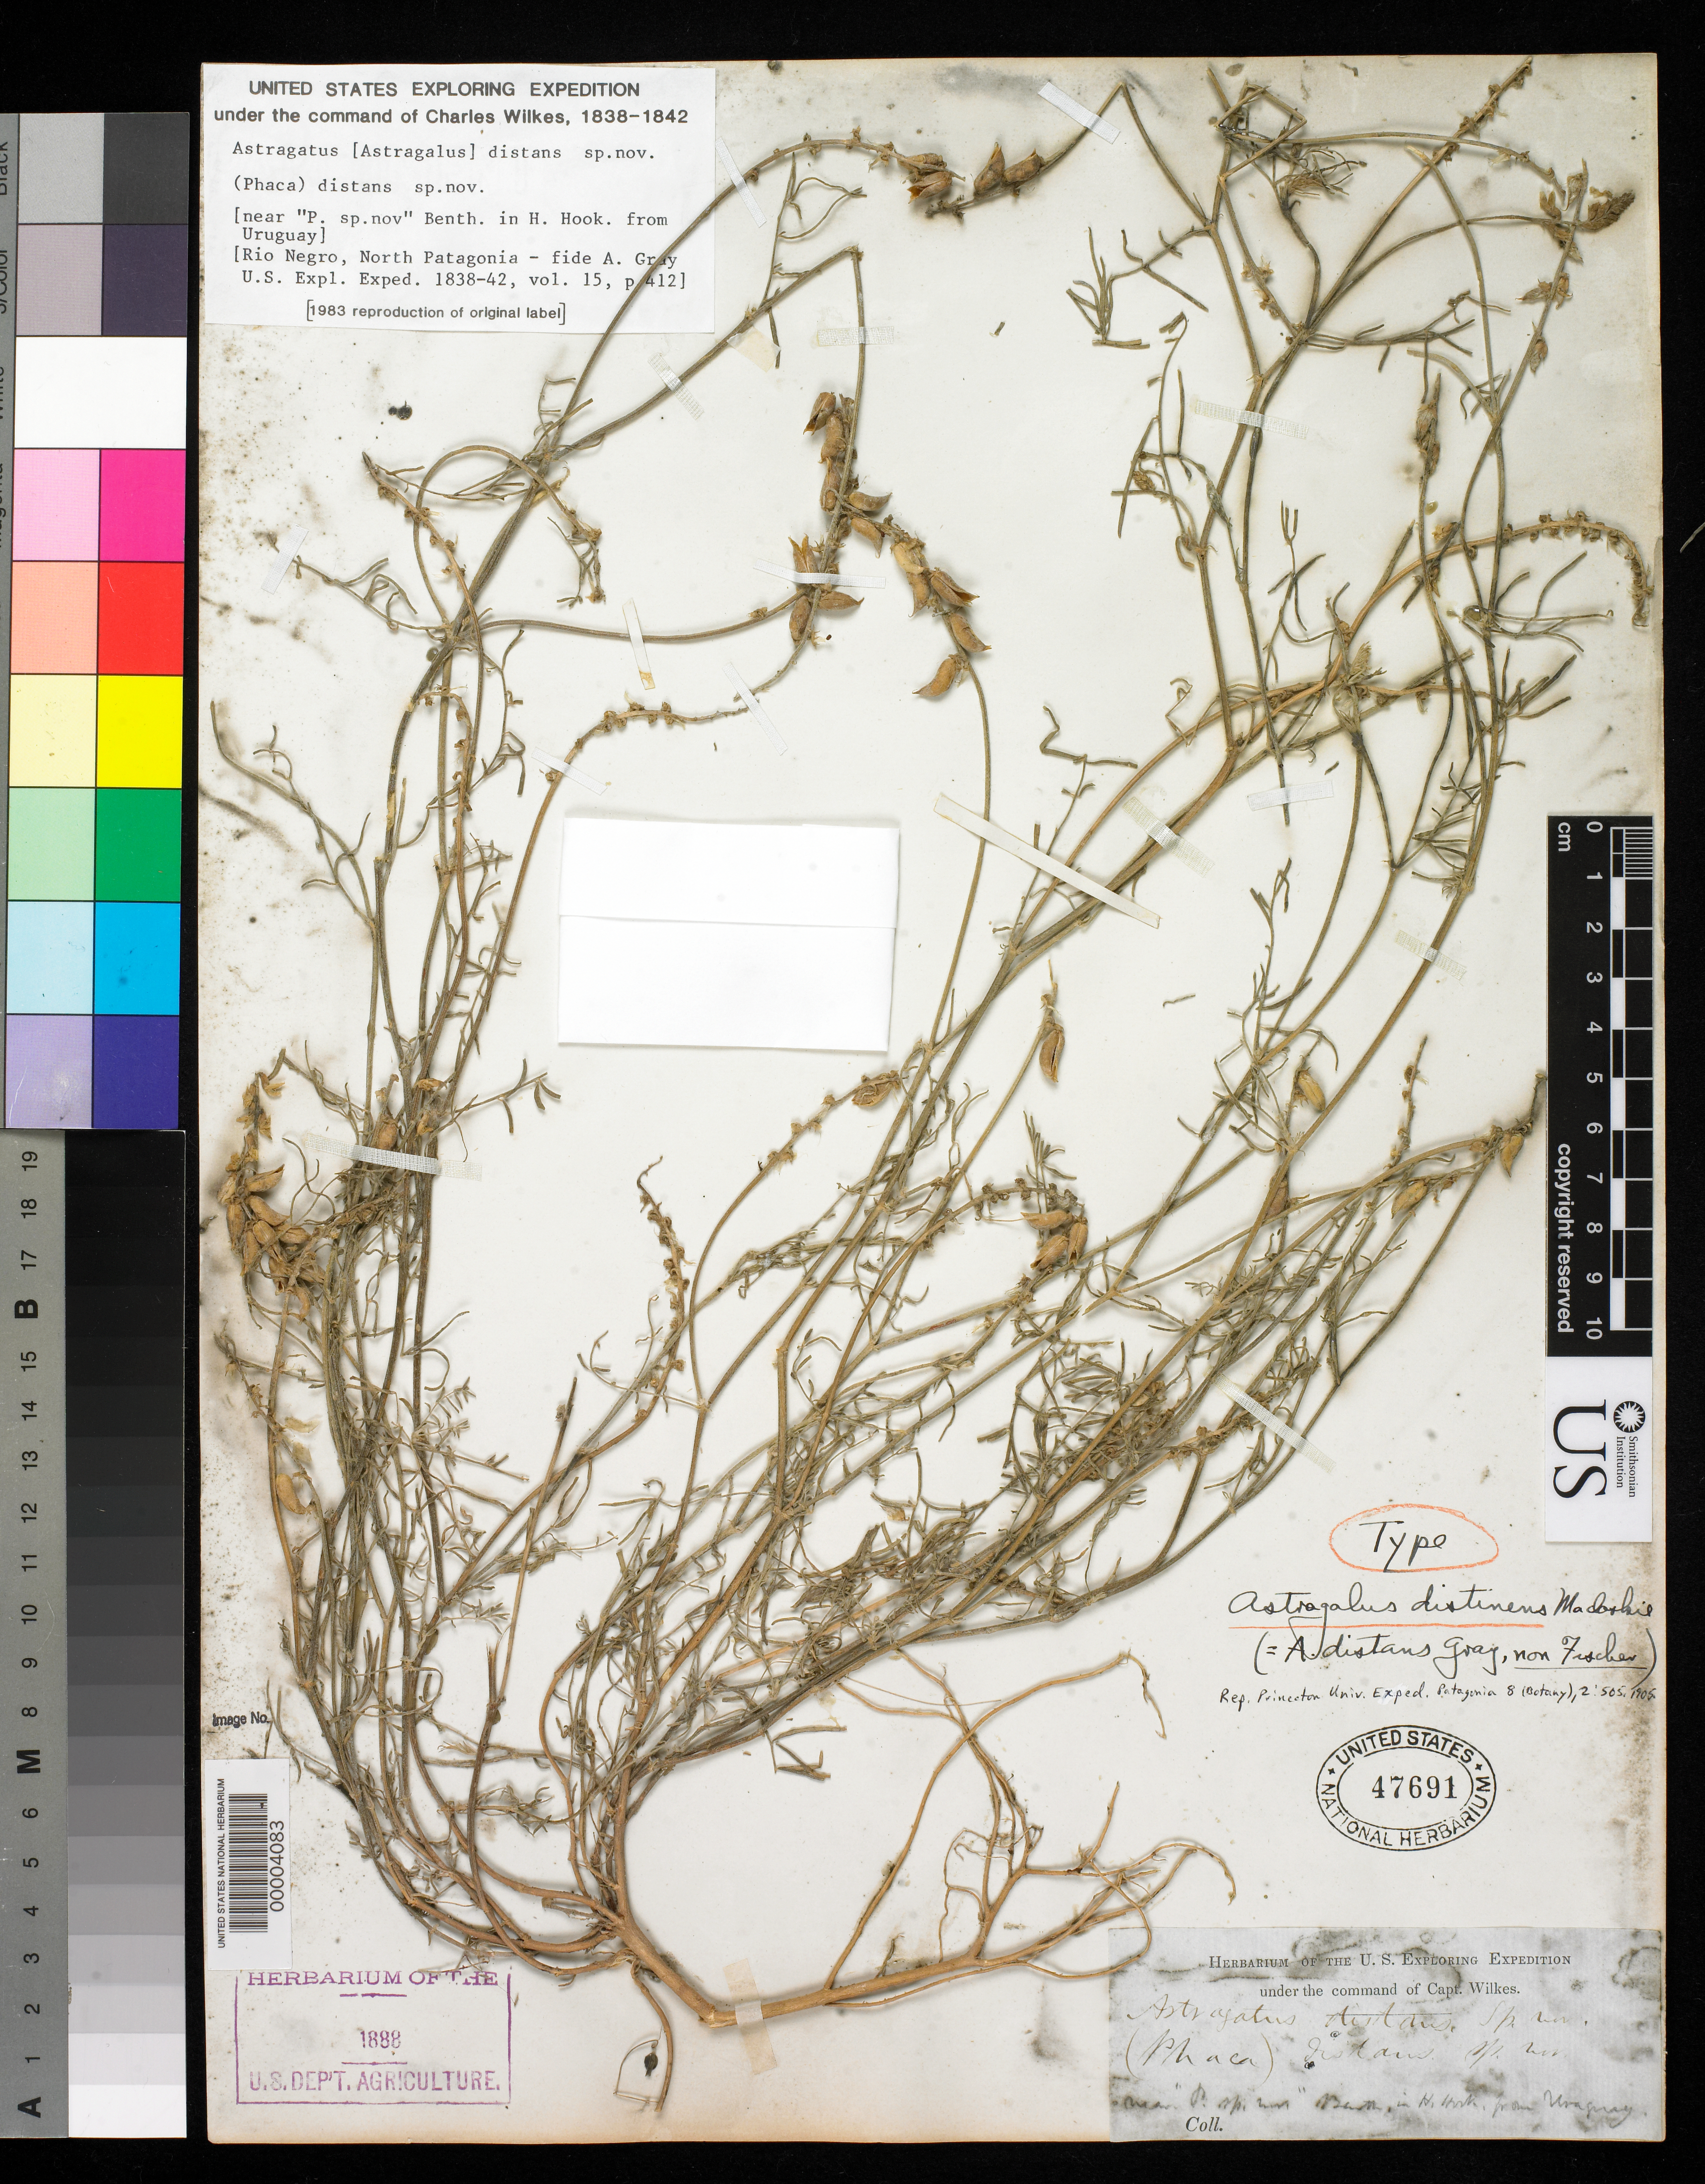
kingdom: Plantae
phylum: Tracheophyta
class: Magnoliopsida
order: Fabales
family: Fabaceae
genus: Astragalus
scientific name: Astragalus distans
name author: A. Gray in Wilkes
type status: Possible Holotype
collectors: Wilkes Explor. Exped.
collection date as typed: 1838 to -- --- 1842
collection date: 1838/1842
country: Argentina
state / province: Río Negro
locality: North Patagonia.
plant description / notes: Later homonym of Astragalus distans Fisch. (1853). Renamed as Astragalus distinens Macloskie.; Also a type of Astragalus distinens Macloskie, nom. nov.; Presumed holotype at US; Replacement name for Astragalus distans Gray, nom. illeg. non Fisch. (1853).; Also a type of Astragalus distans Gray, nom. illeg. (non Fischer).; Presumed holotype at US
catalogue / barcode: US 47691